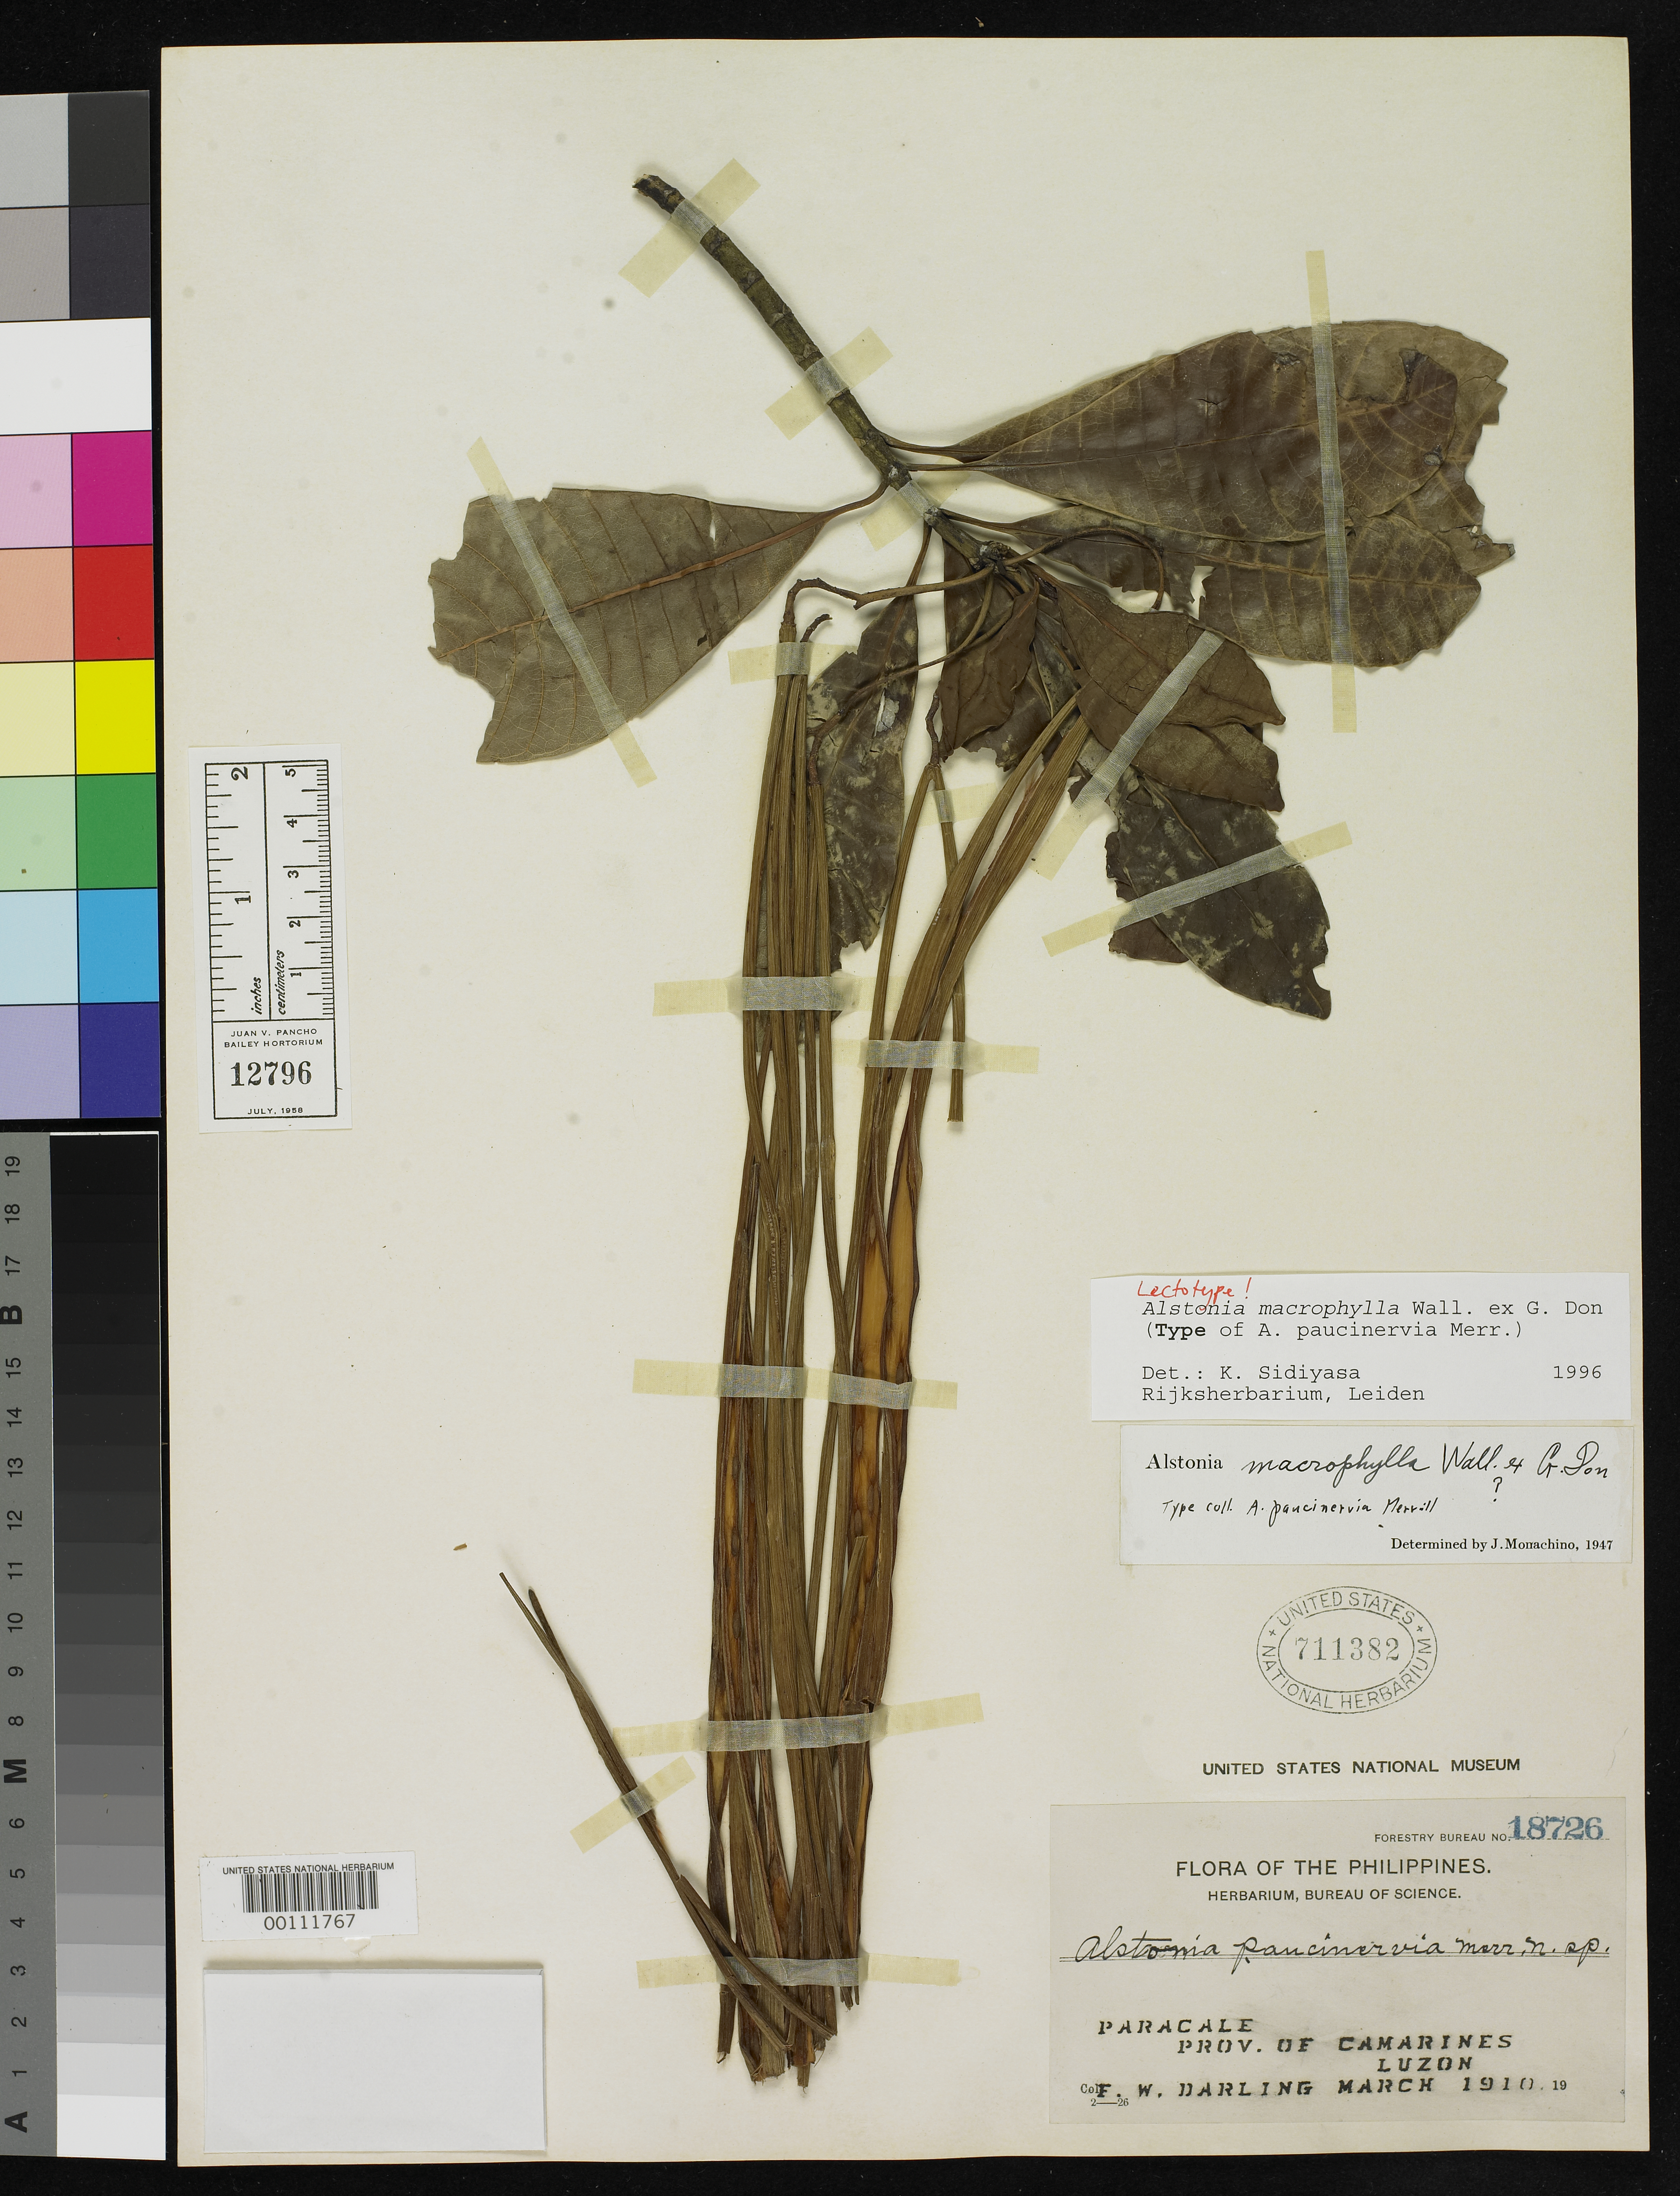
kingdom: Plantae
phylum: Tracheophyta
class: Magnoliopsida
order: Gentianales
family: Apocynaceae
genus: Alstonia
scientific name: Alstonia paucinervia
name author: Merr.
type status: Lectotype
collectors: F. Darling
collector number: For. Bur. 18726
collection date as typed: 19 Mar 1910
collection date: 1910-03-19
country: Philippines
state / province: Bicol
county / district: Camarines Norte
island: Luzon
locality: Paracal.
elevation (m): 70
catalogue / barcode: US 711382